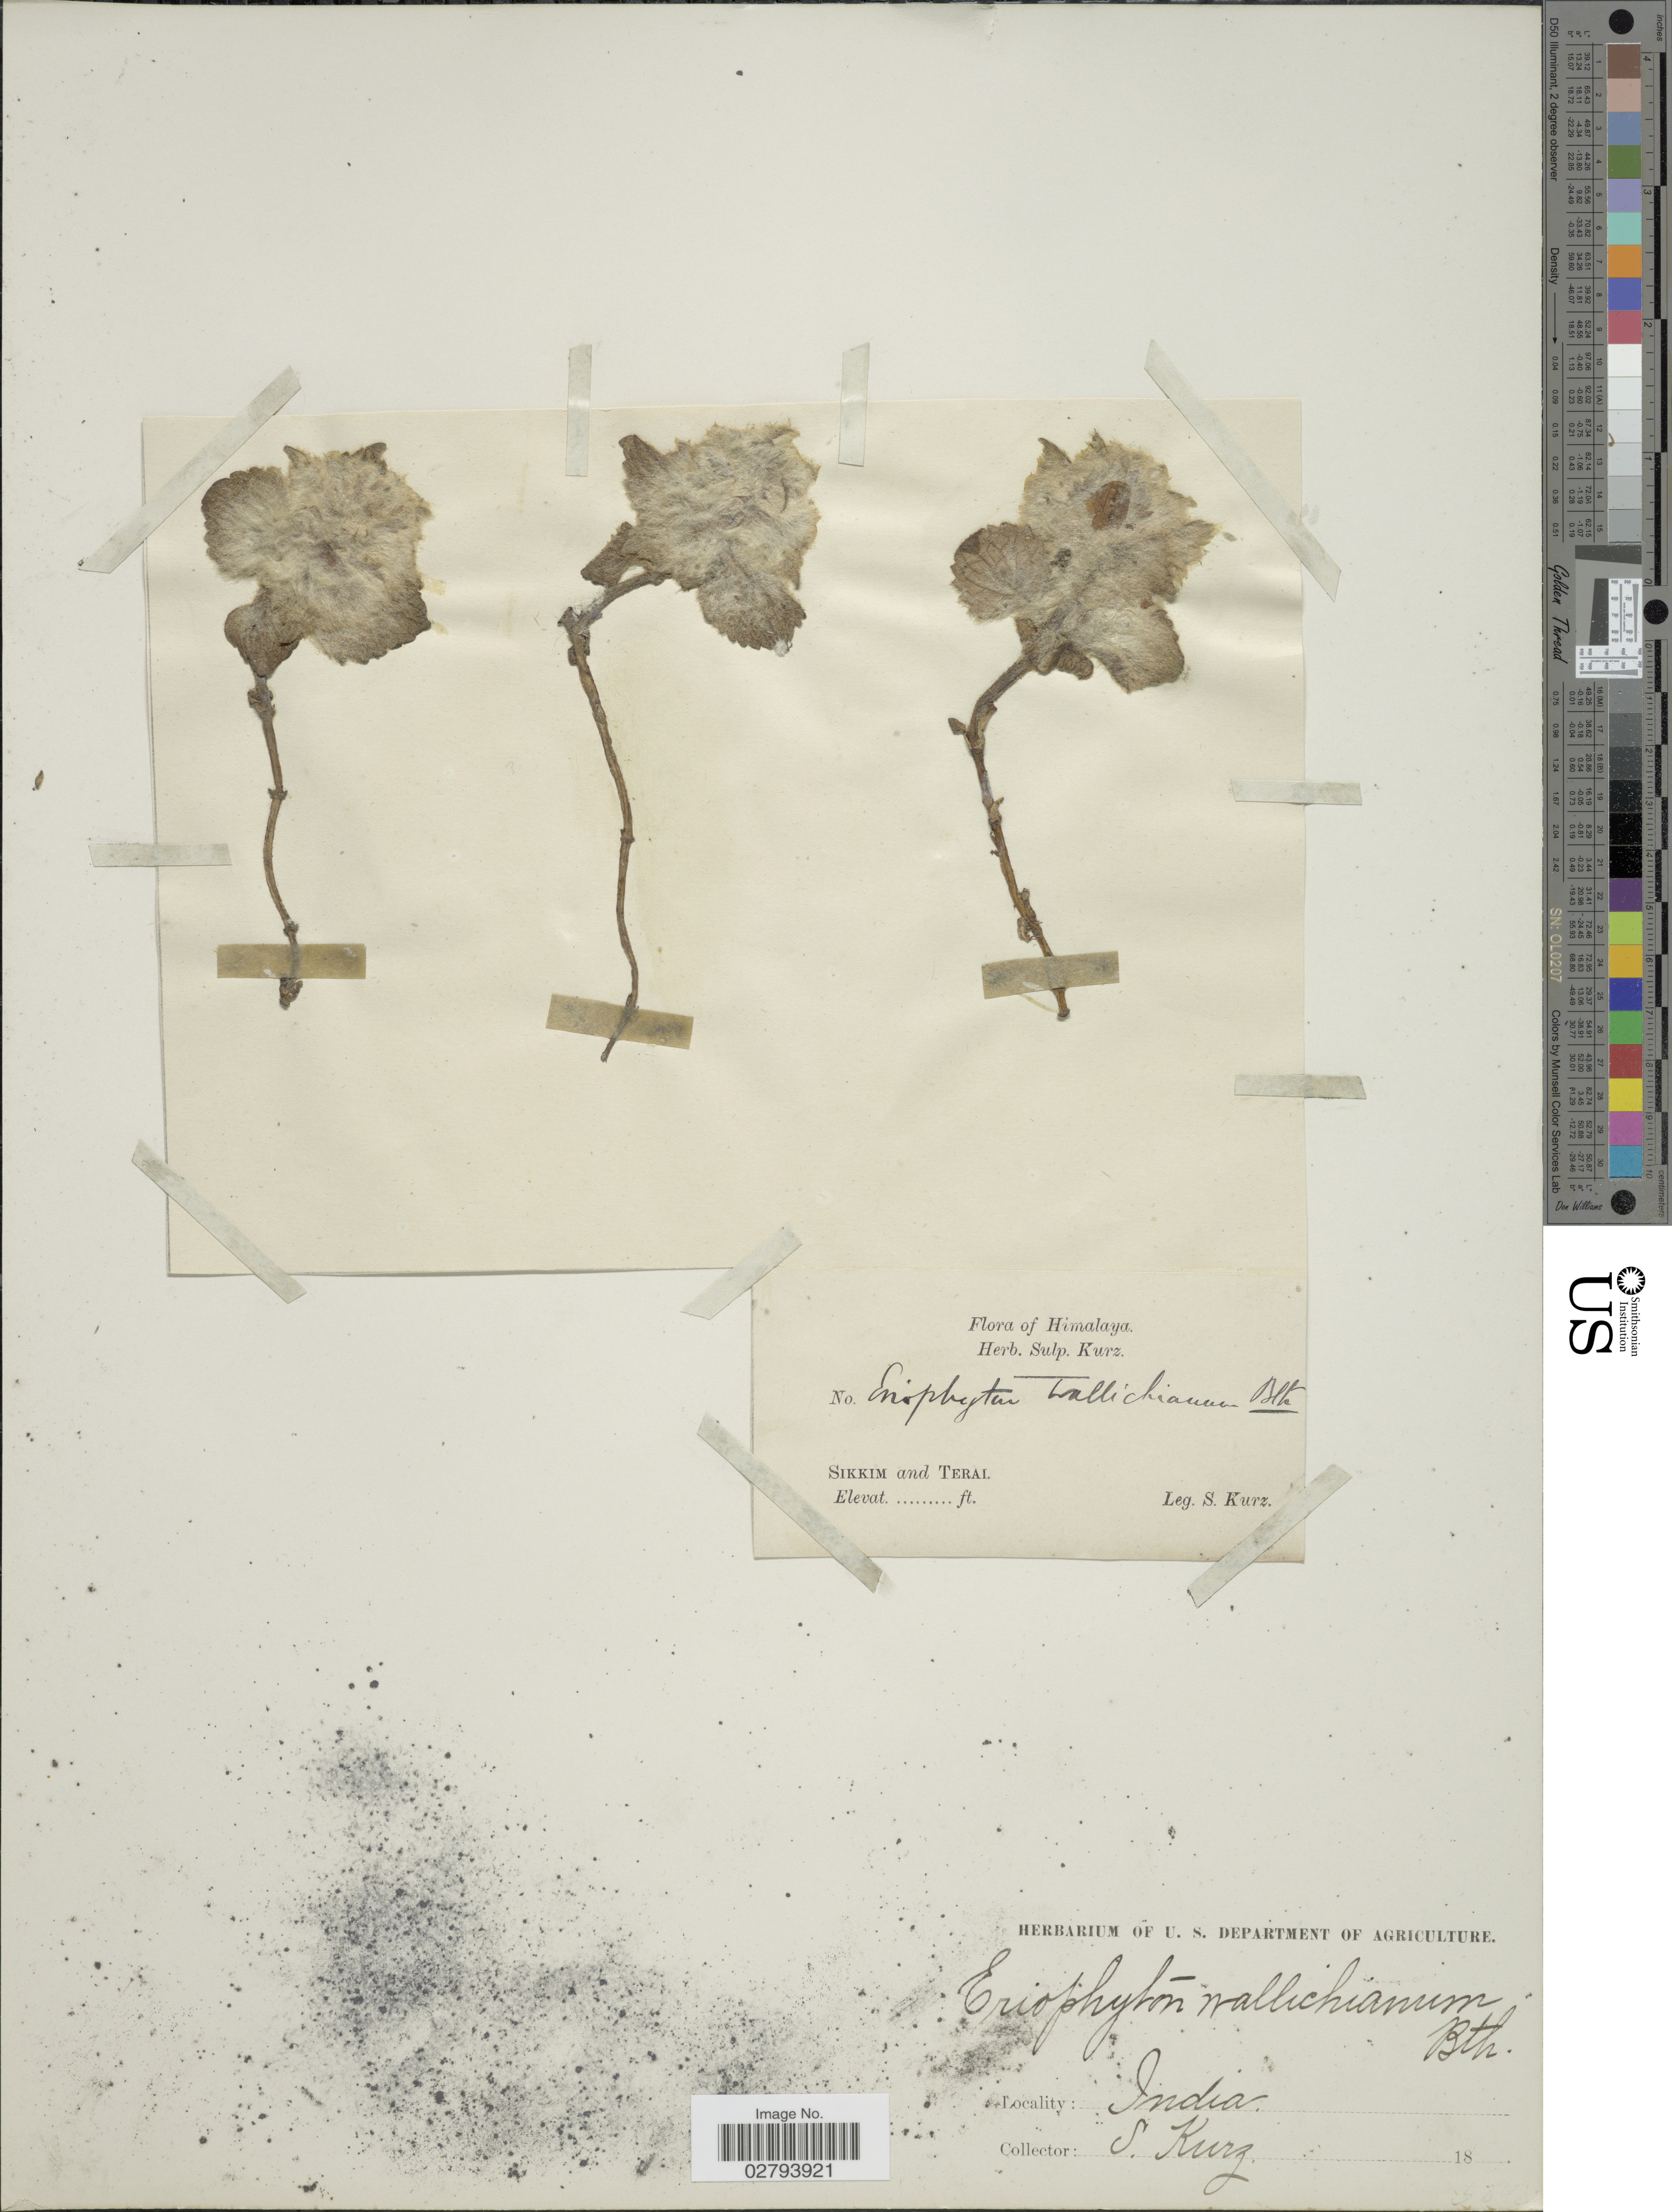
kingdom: Plantae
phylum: Tracheophyta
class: Magnoliopsida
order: Lamiales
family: Lamiaceae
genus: Eriophyton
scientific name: Eriophyton wallichianum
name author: Hook. f.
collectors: S. Kurz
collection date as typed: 18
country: India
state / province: Sikkim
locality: Himalaya, Sikkim and Teral.